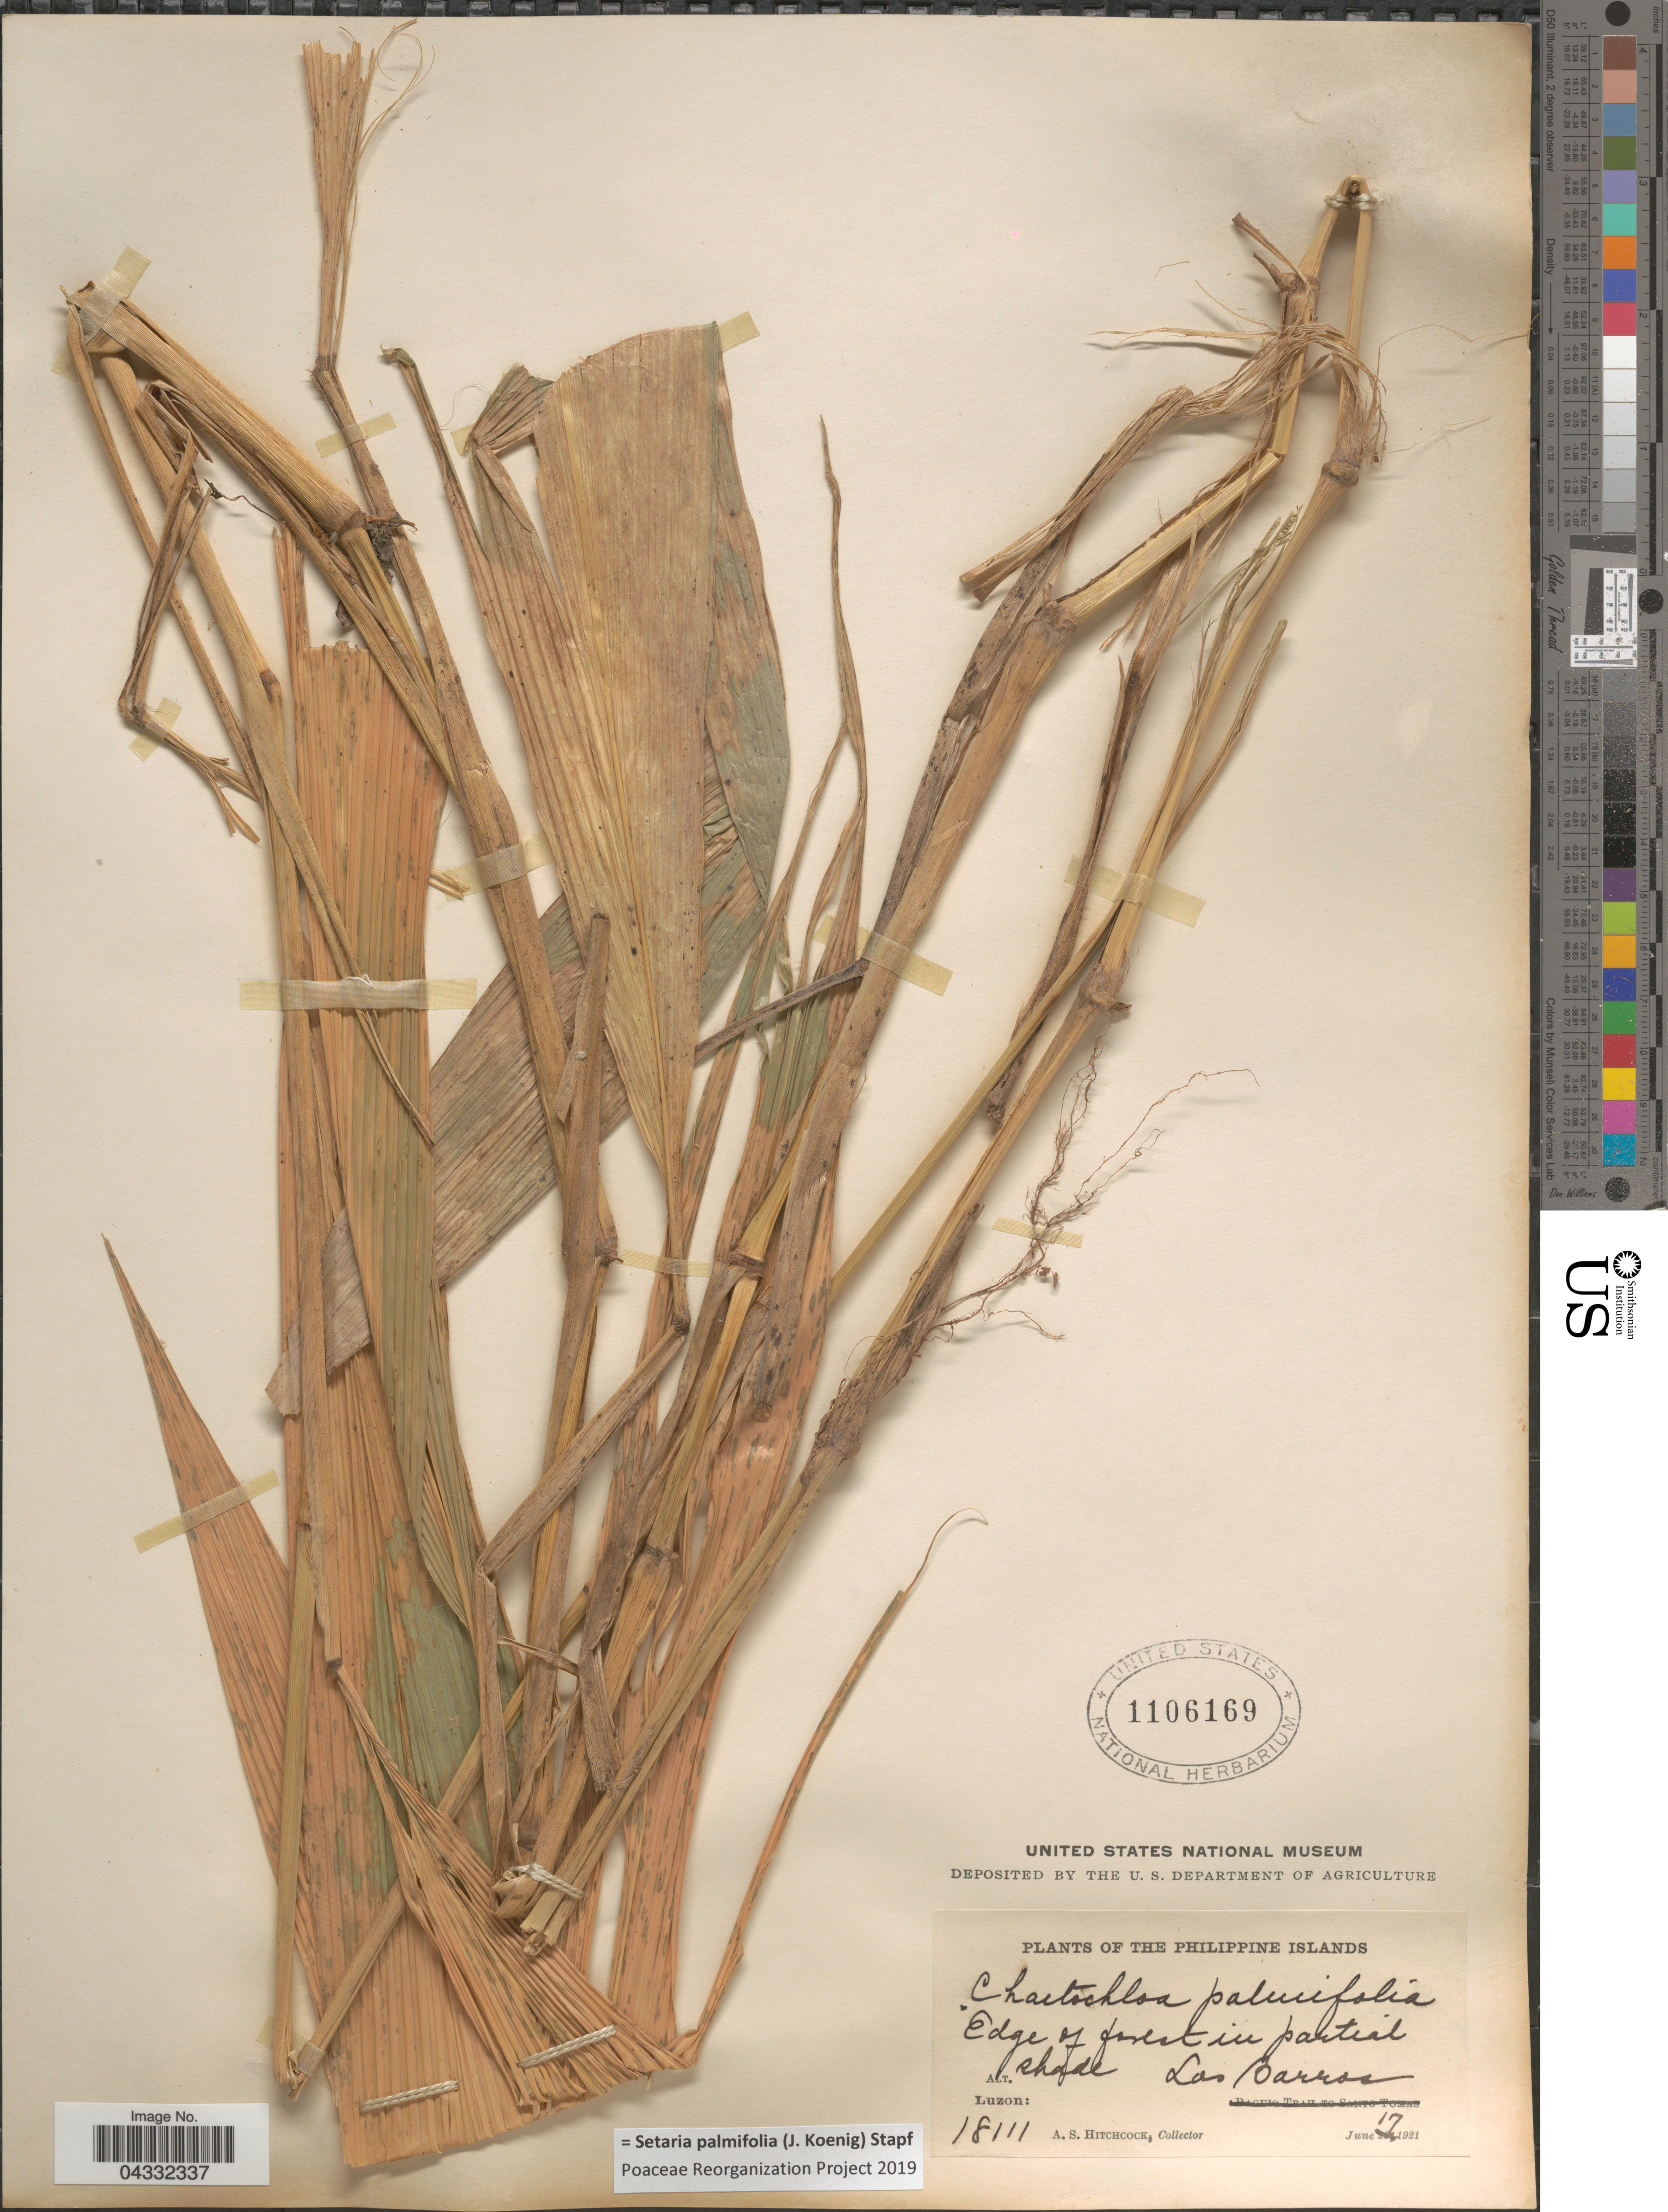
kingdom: Plantae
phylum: Tracheophyta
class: Liliopsida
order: Poales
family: Poaceae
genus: Setaria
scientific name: Setaria palmifolia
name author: (J. Koenig) Stapf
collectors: A. S. Hitchcock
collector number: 18111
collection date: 1921-06-17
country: Philippines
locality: The Philippine Islands. Los Barros. Luzon.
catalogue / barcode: US 1106169